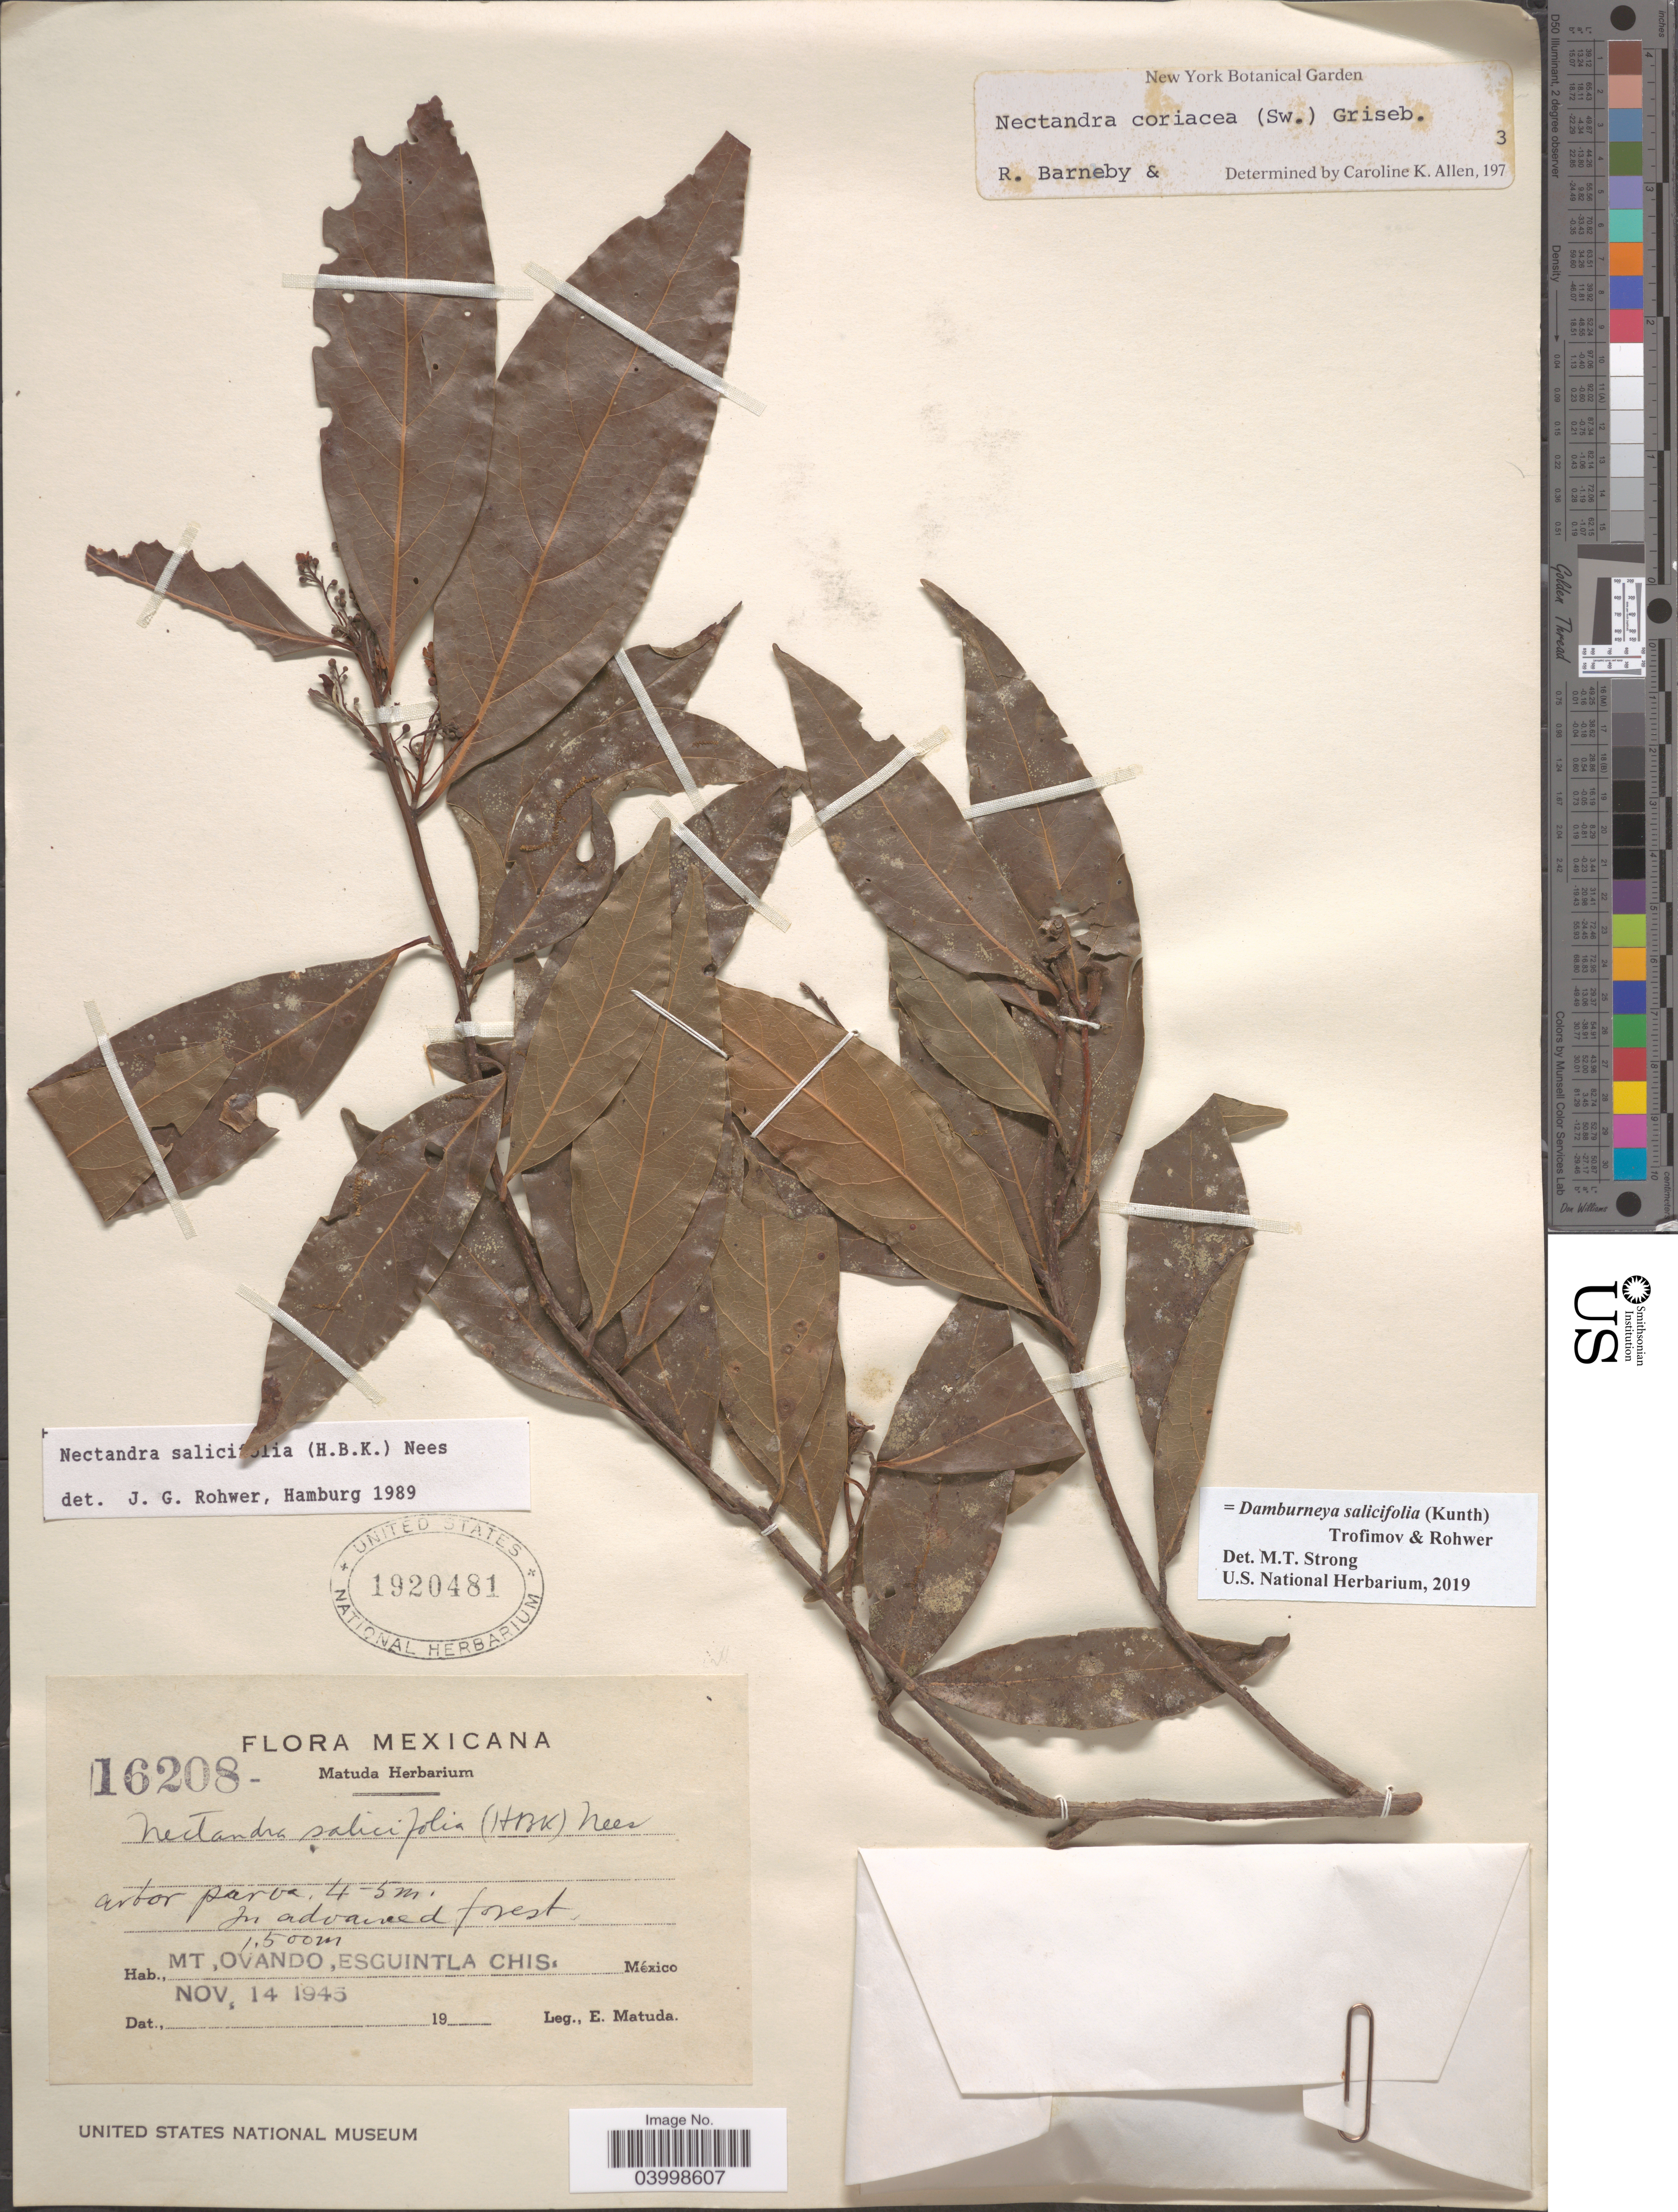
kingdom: Plantae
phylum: Tracheophyta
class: Magnoliopsida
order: Laurales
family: Lauraceae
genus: Damburneya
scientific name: Damburneya salicifolia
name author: (Kunth) Trofimov & Rohwer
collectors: E. Matuda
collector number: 16208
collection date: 1945-11-14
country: Mexico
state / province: Chiapas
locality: Mt, Ovado, Esguintla.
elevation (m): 1500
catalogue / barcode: US 1920481